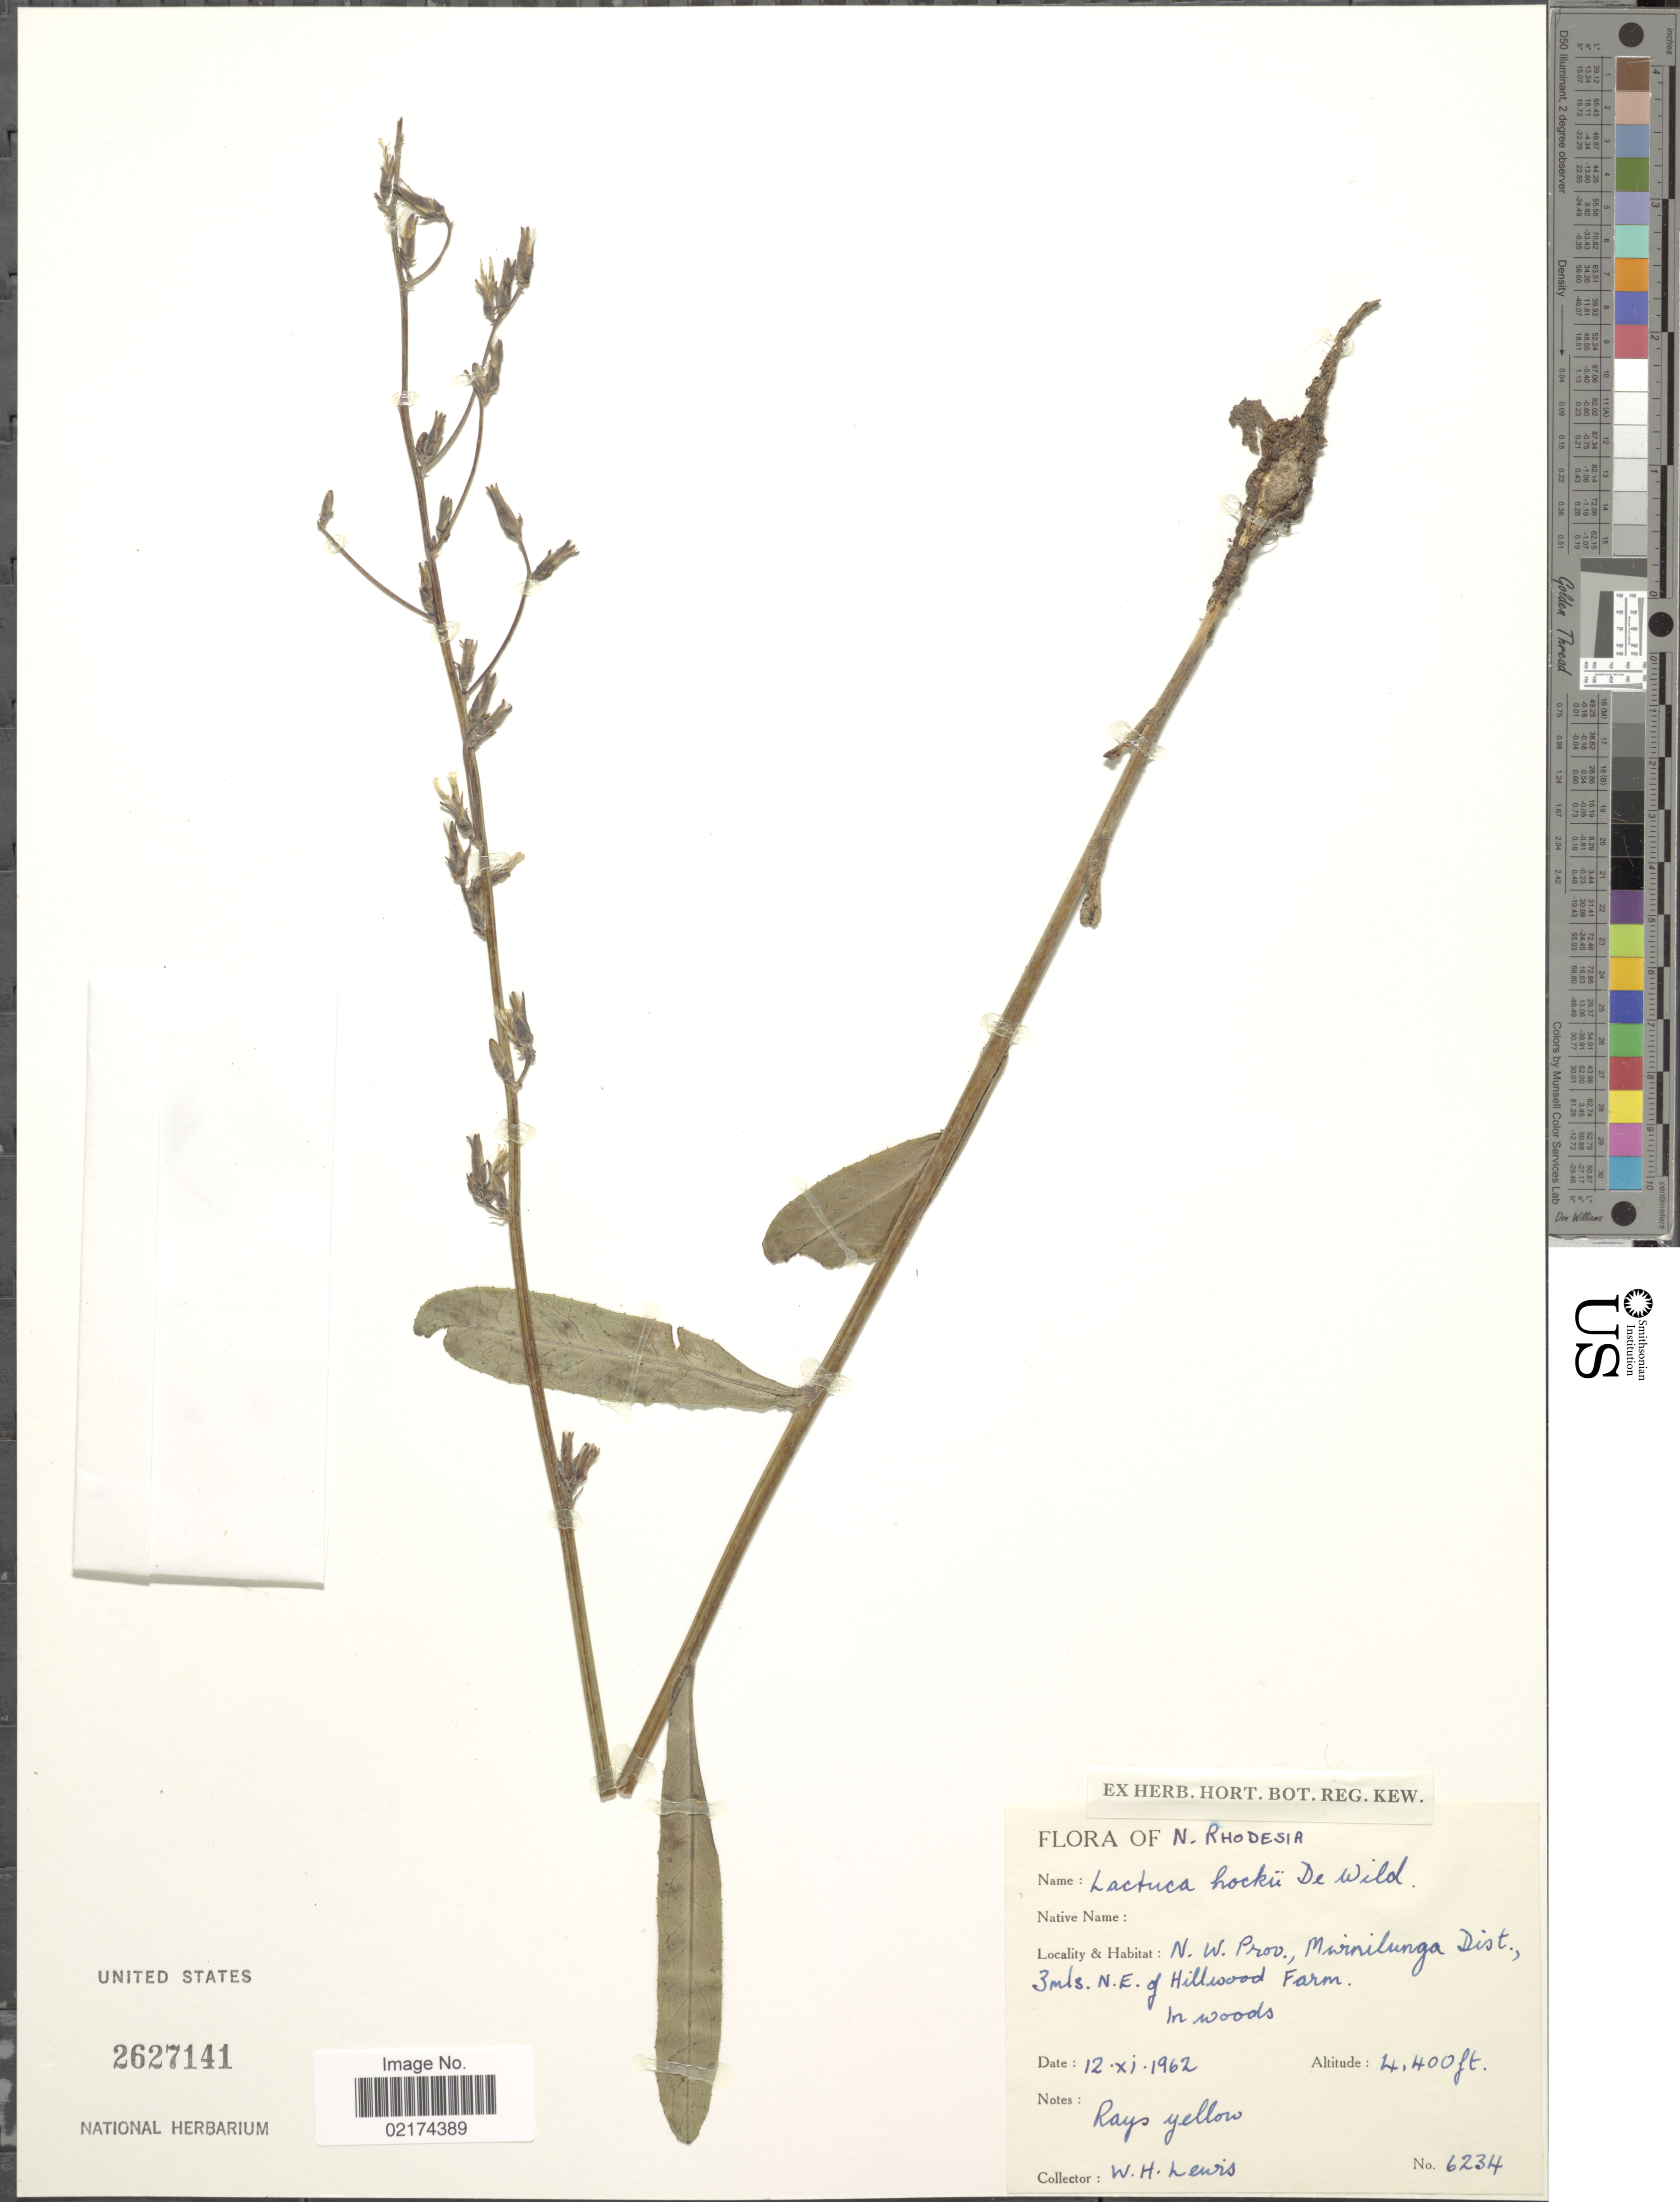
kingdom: Plantae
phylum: Tracheophyta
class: Magnoliopsida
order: Asterales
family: Asteraceae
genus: Lactuca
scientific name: Lactuca imbricata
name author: Hiern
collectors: W. H. Lewis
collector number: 6234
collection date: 1962-11-12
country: Zambia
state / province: North-Western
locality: N. Rhodesia, N. W. Prov., Mwinilunga Dist., 3 mls. N. E. of Hillwood Farm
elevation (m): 1341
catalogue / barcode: US 2627141